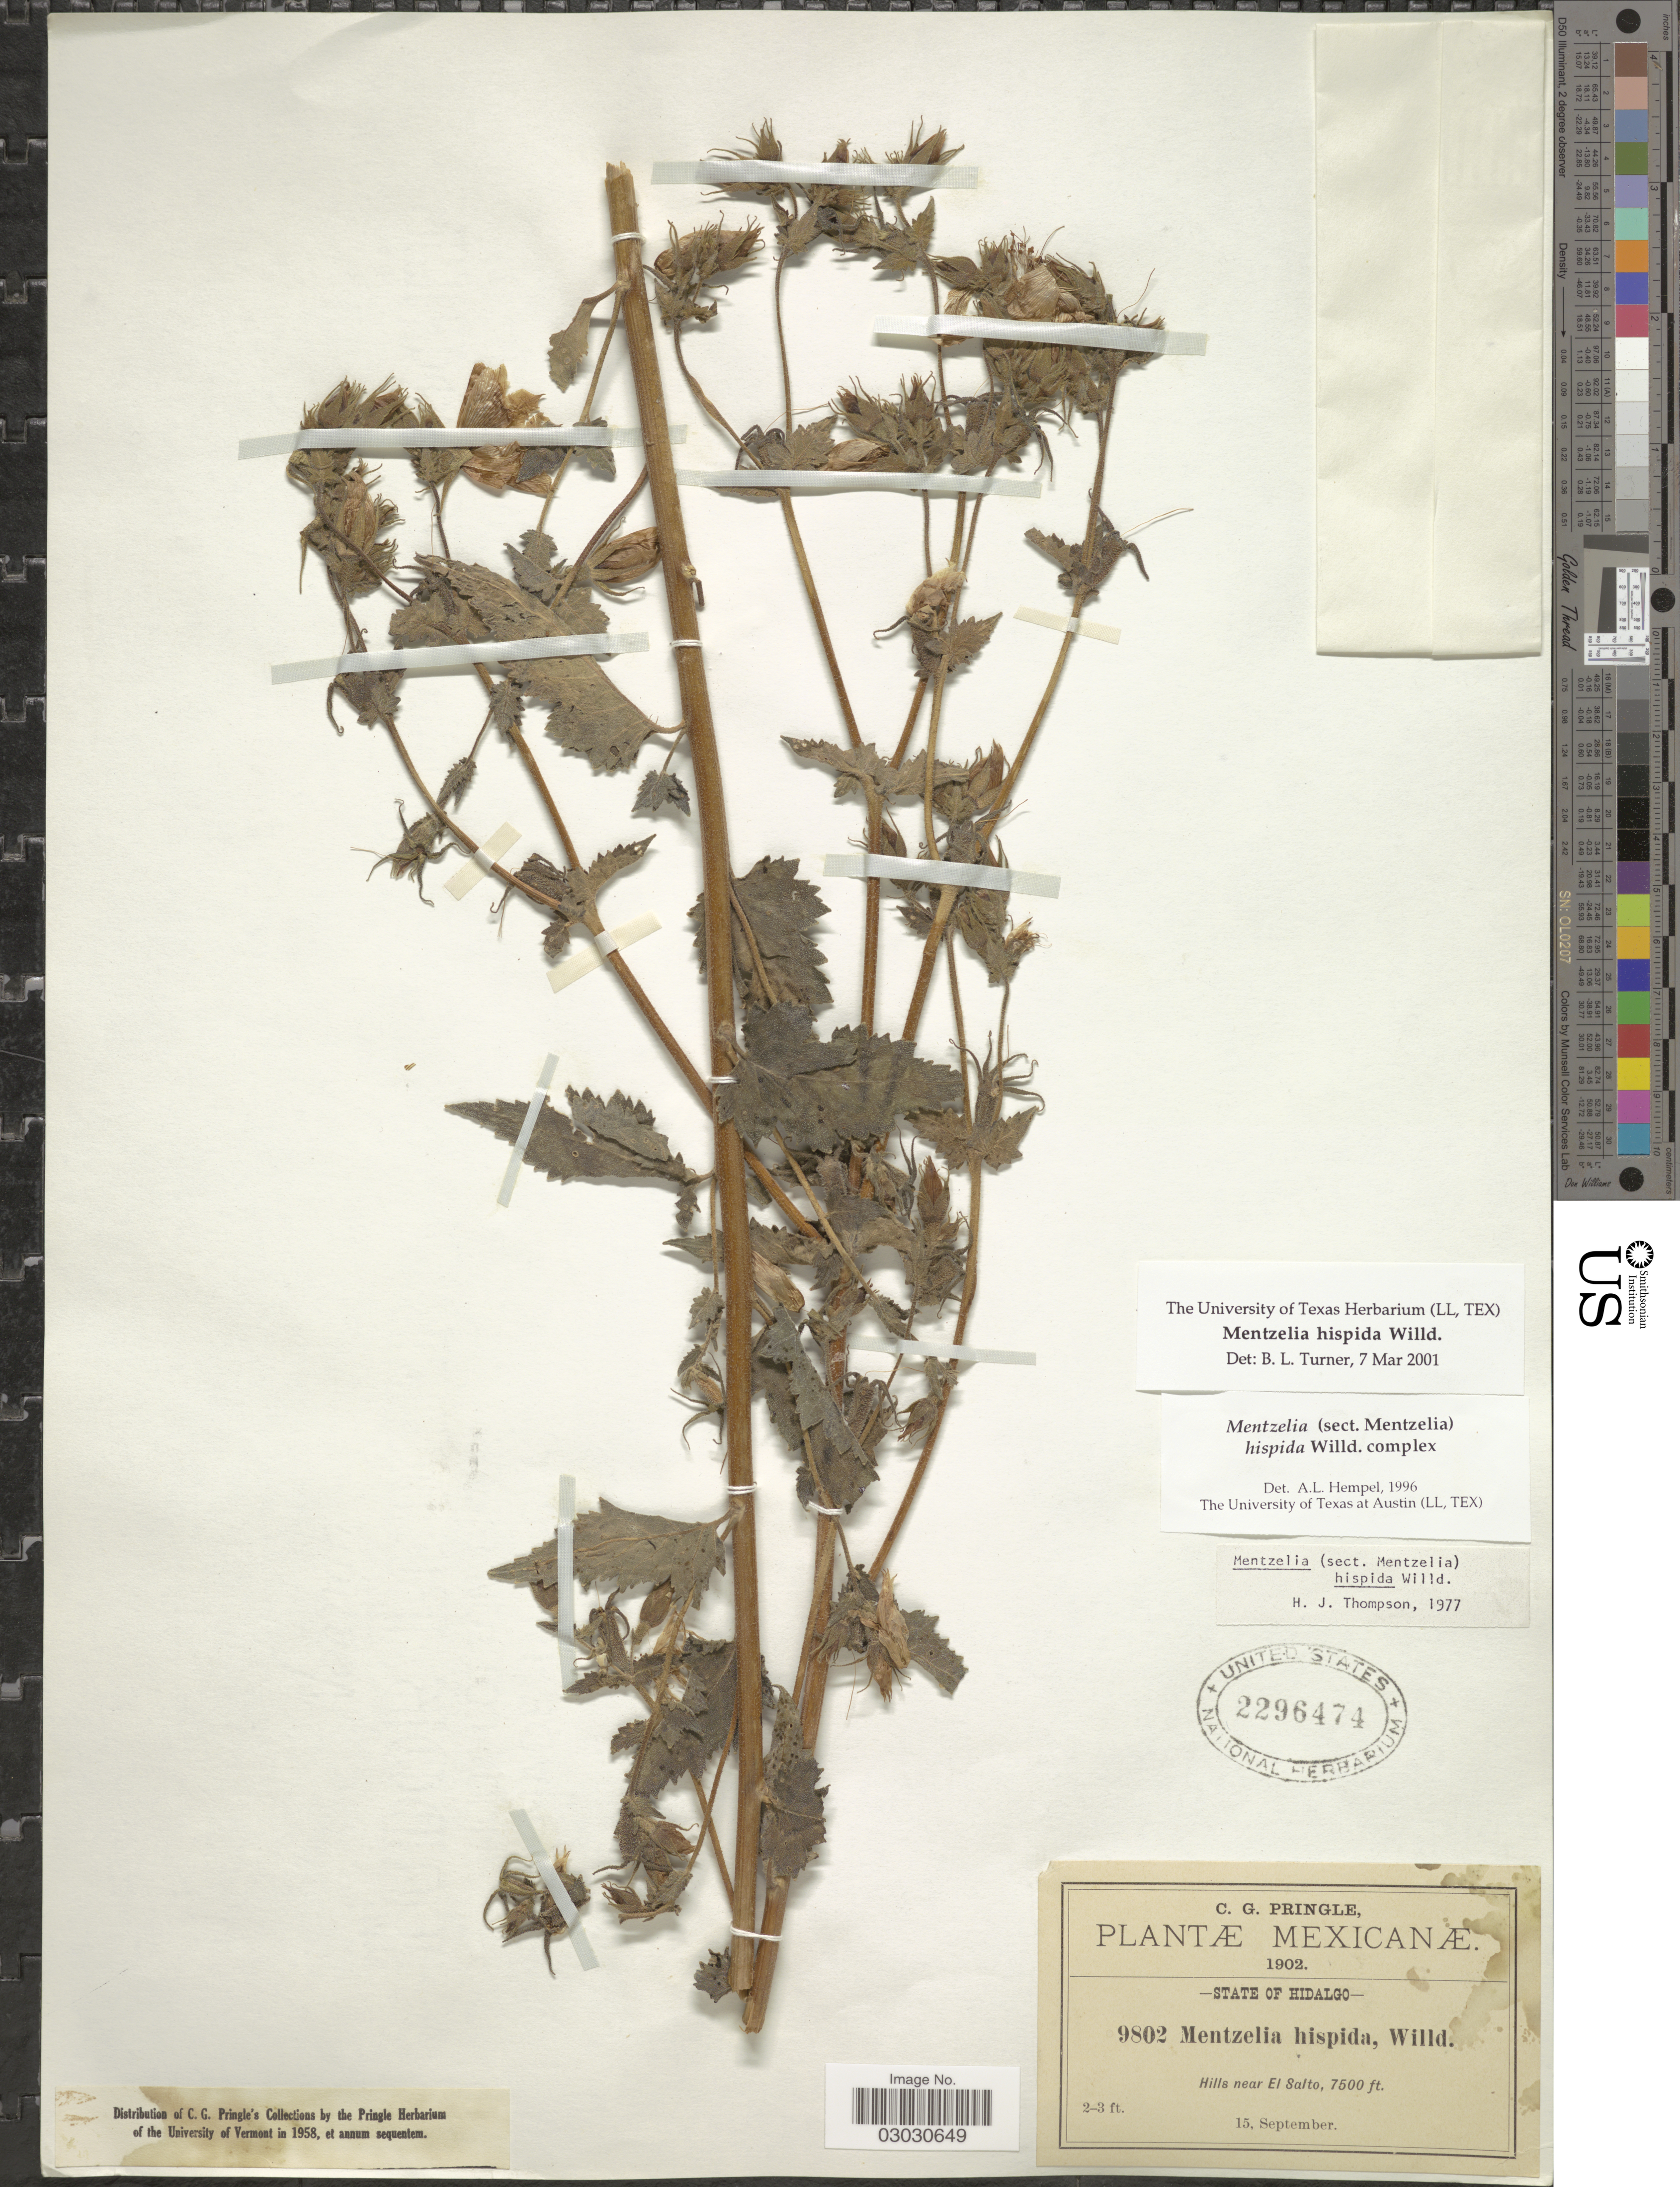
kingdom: Plantae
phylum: Tracheophyta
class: Magnoliopsida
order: Cornales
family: Loasaceae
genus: Mentzelia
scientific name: Mentzelia hispida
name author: Willd.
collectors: C. G. Pringle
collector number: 9802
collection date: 1902-09-15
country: Mexico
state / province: Hidalgo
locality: State of Hidalgo. Hills near El Salto.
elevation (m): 2286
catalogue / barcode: US 2296474